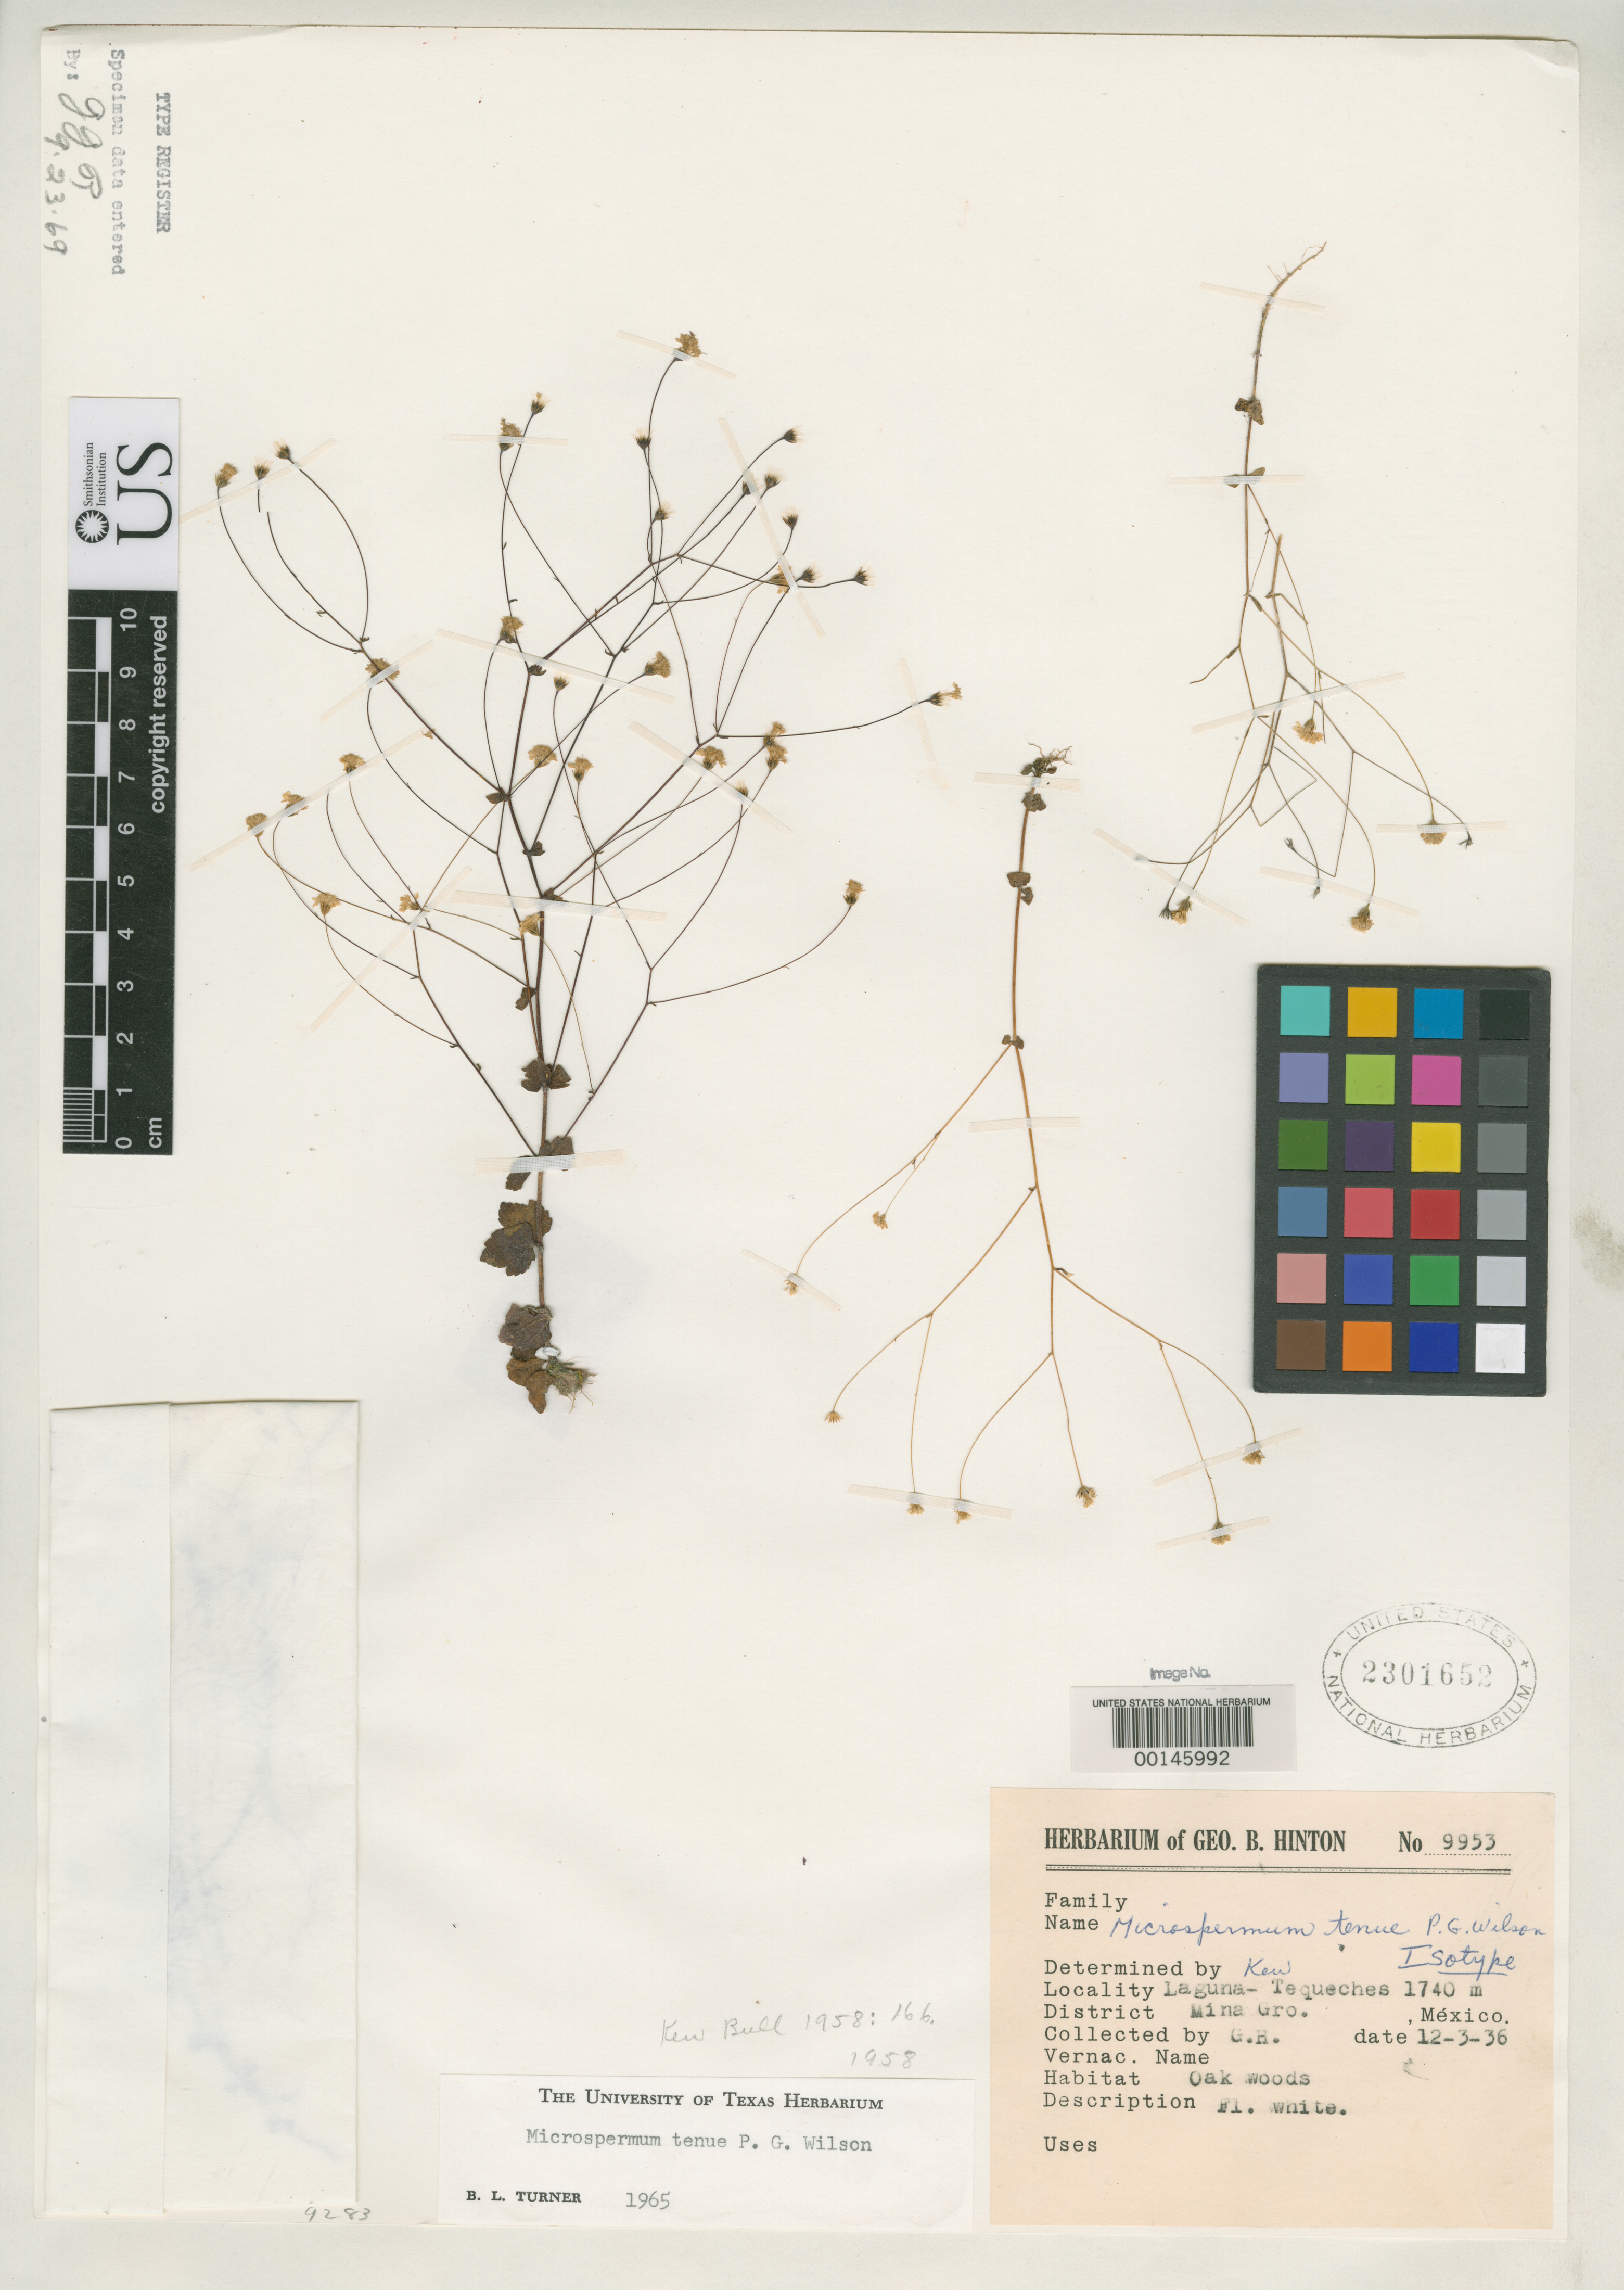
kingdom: Plantae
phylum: Tracheophyta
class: Magnoliopsida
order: Asterales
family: Asteraceae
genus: Microspermum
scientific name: Microspermum tenue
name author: Paul G. Wilson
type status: Isotype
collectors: G. B. Hinton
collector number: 9953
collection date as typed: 03 Dec 1936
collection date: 1936-12-03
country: Mexico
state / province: Guerrero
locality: Mina, Laguna-Tequeches.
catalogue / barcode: US 2301652